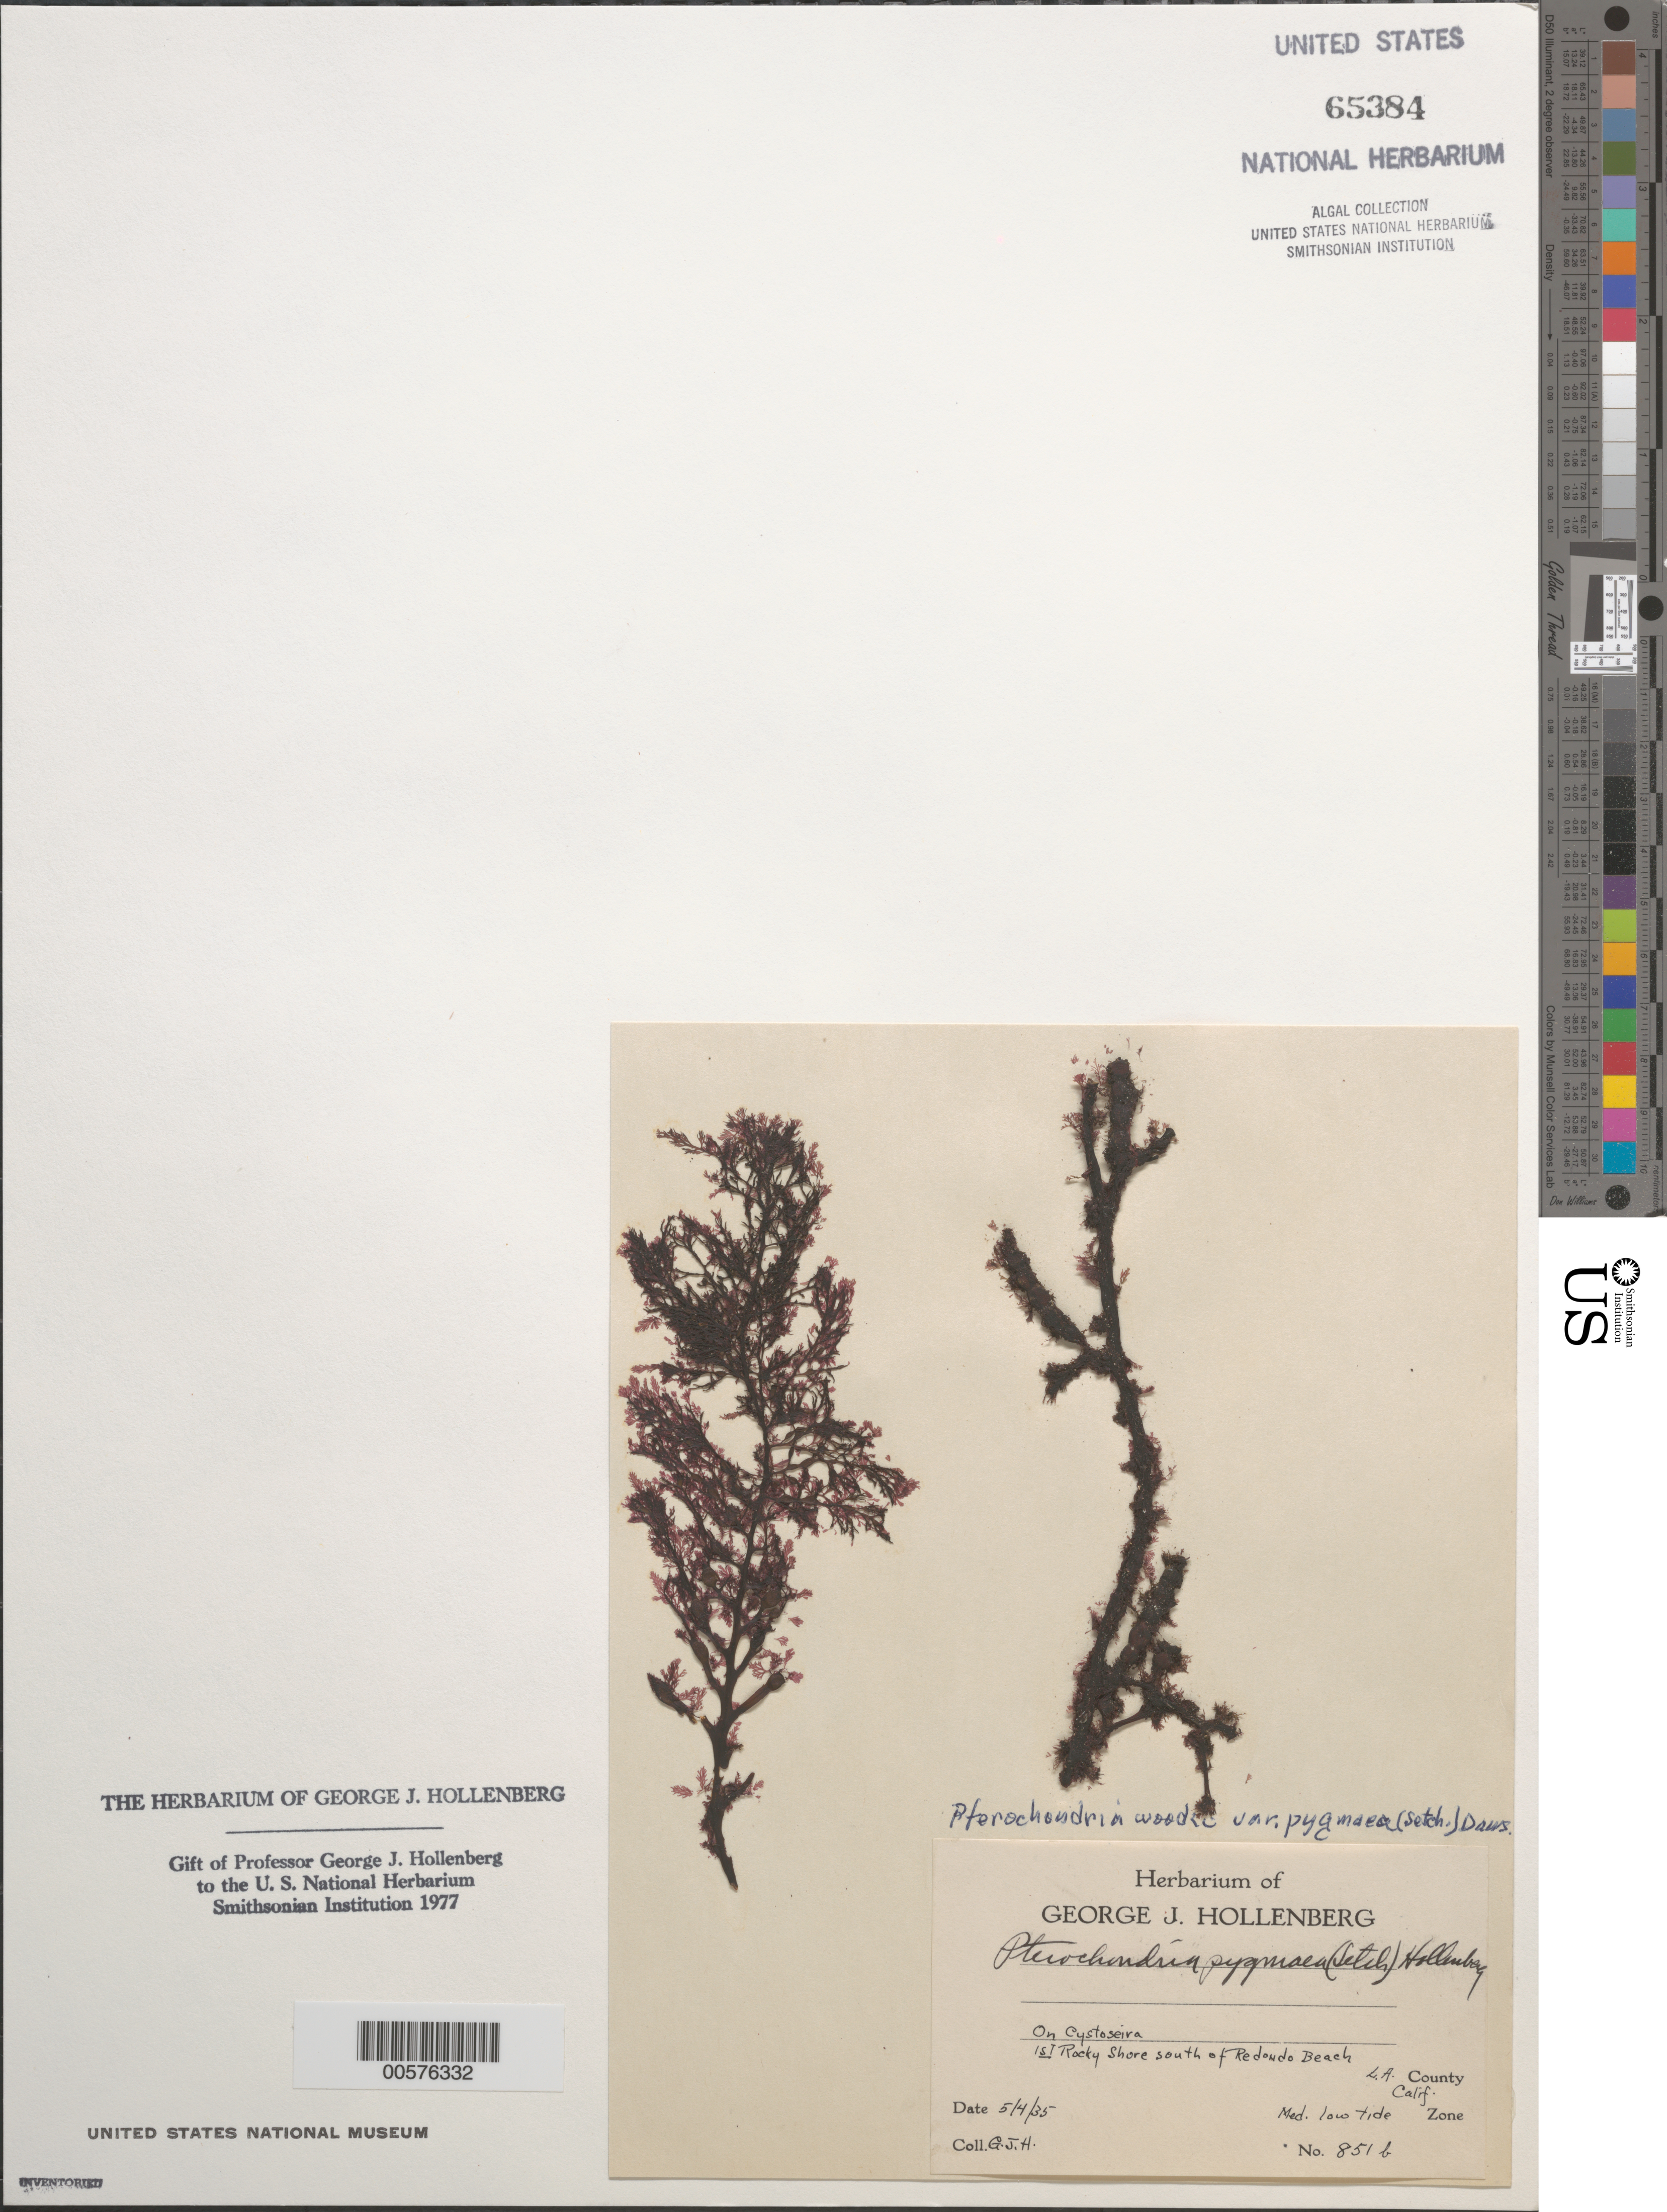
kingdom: Plantae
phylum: Rhodophyta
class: Florideophyceae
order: Ceramiales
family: Rhodomelaceae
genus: Pterochondria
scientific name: Pterochondria woodii var. pygmaea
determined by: Hollenberg, George J.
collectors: G. Hollenberg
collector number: GJH 851b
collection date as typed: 04 May 1935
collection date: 1935-05-04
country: United States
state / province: California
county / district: Los Angeles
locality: First rocky shore south of Redondo Beach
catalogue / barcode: US 65384